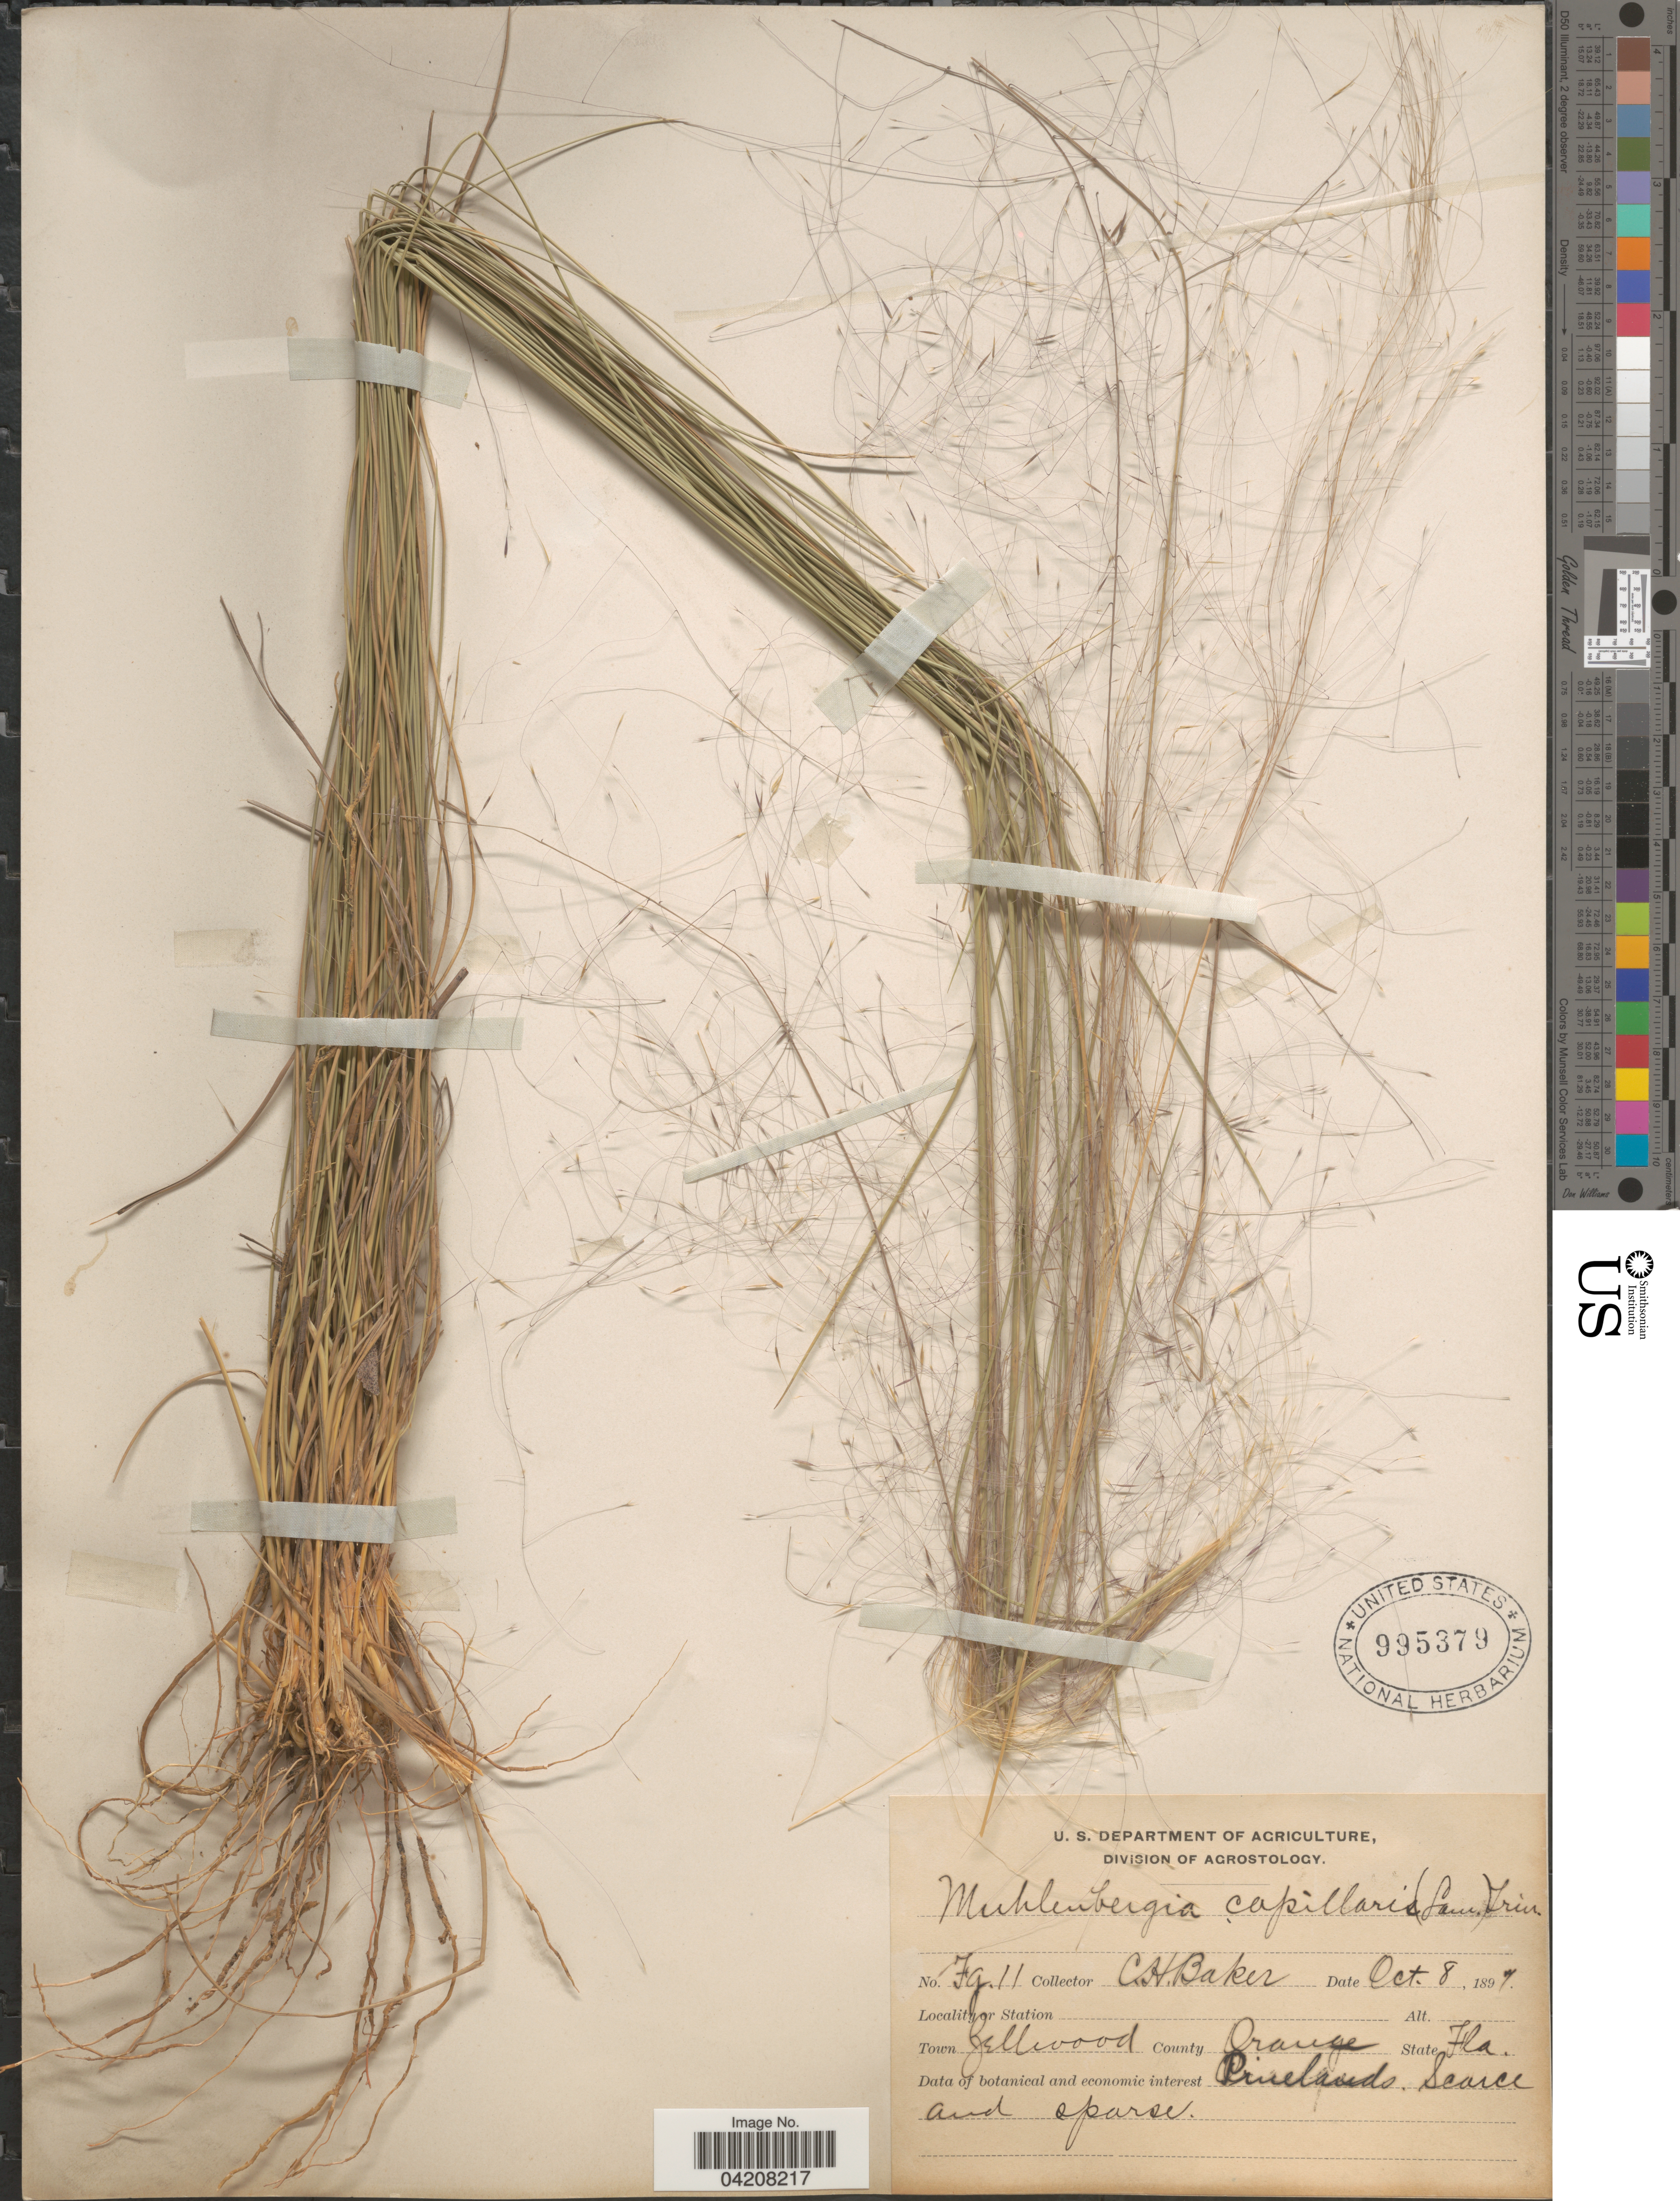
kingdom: Plantae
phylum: Tracheophyta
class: Liliopsida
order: Poales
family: Poaceae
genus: Muhlenbergia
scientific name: Muhlenbergia capillaris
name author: (Lam.) Trin.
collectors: C. H. Baker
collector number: Fg.11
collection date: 1897-10-08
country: United States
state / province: Florida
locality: Town Zellwood County Orange.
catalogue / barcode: US 995379